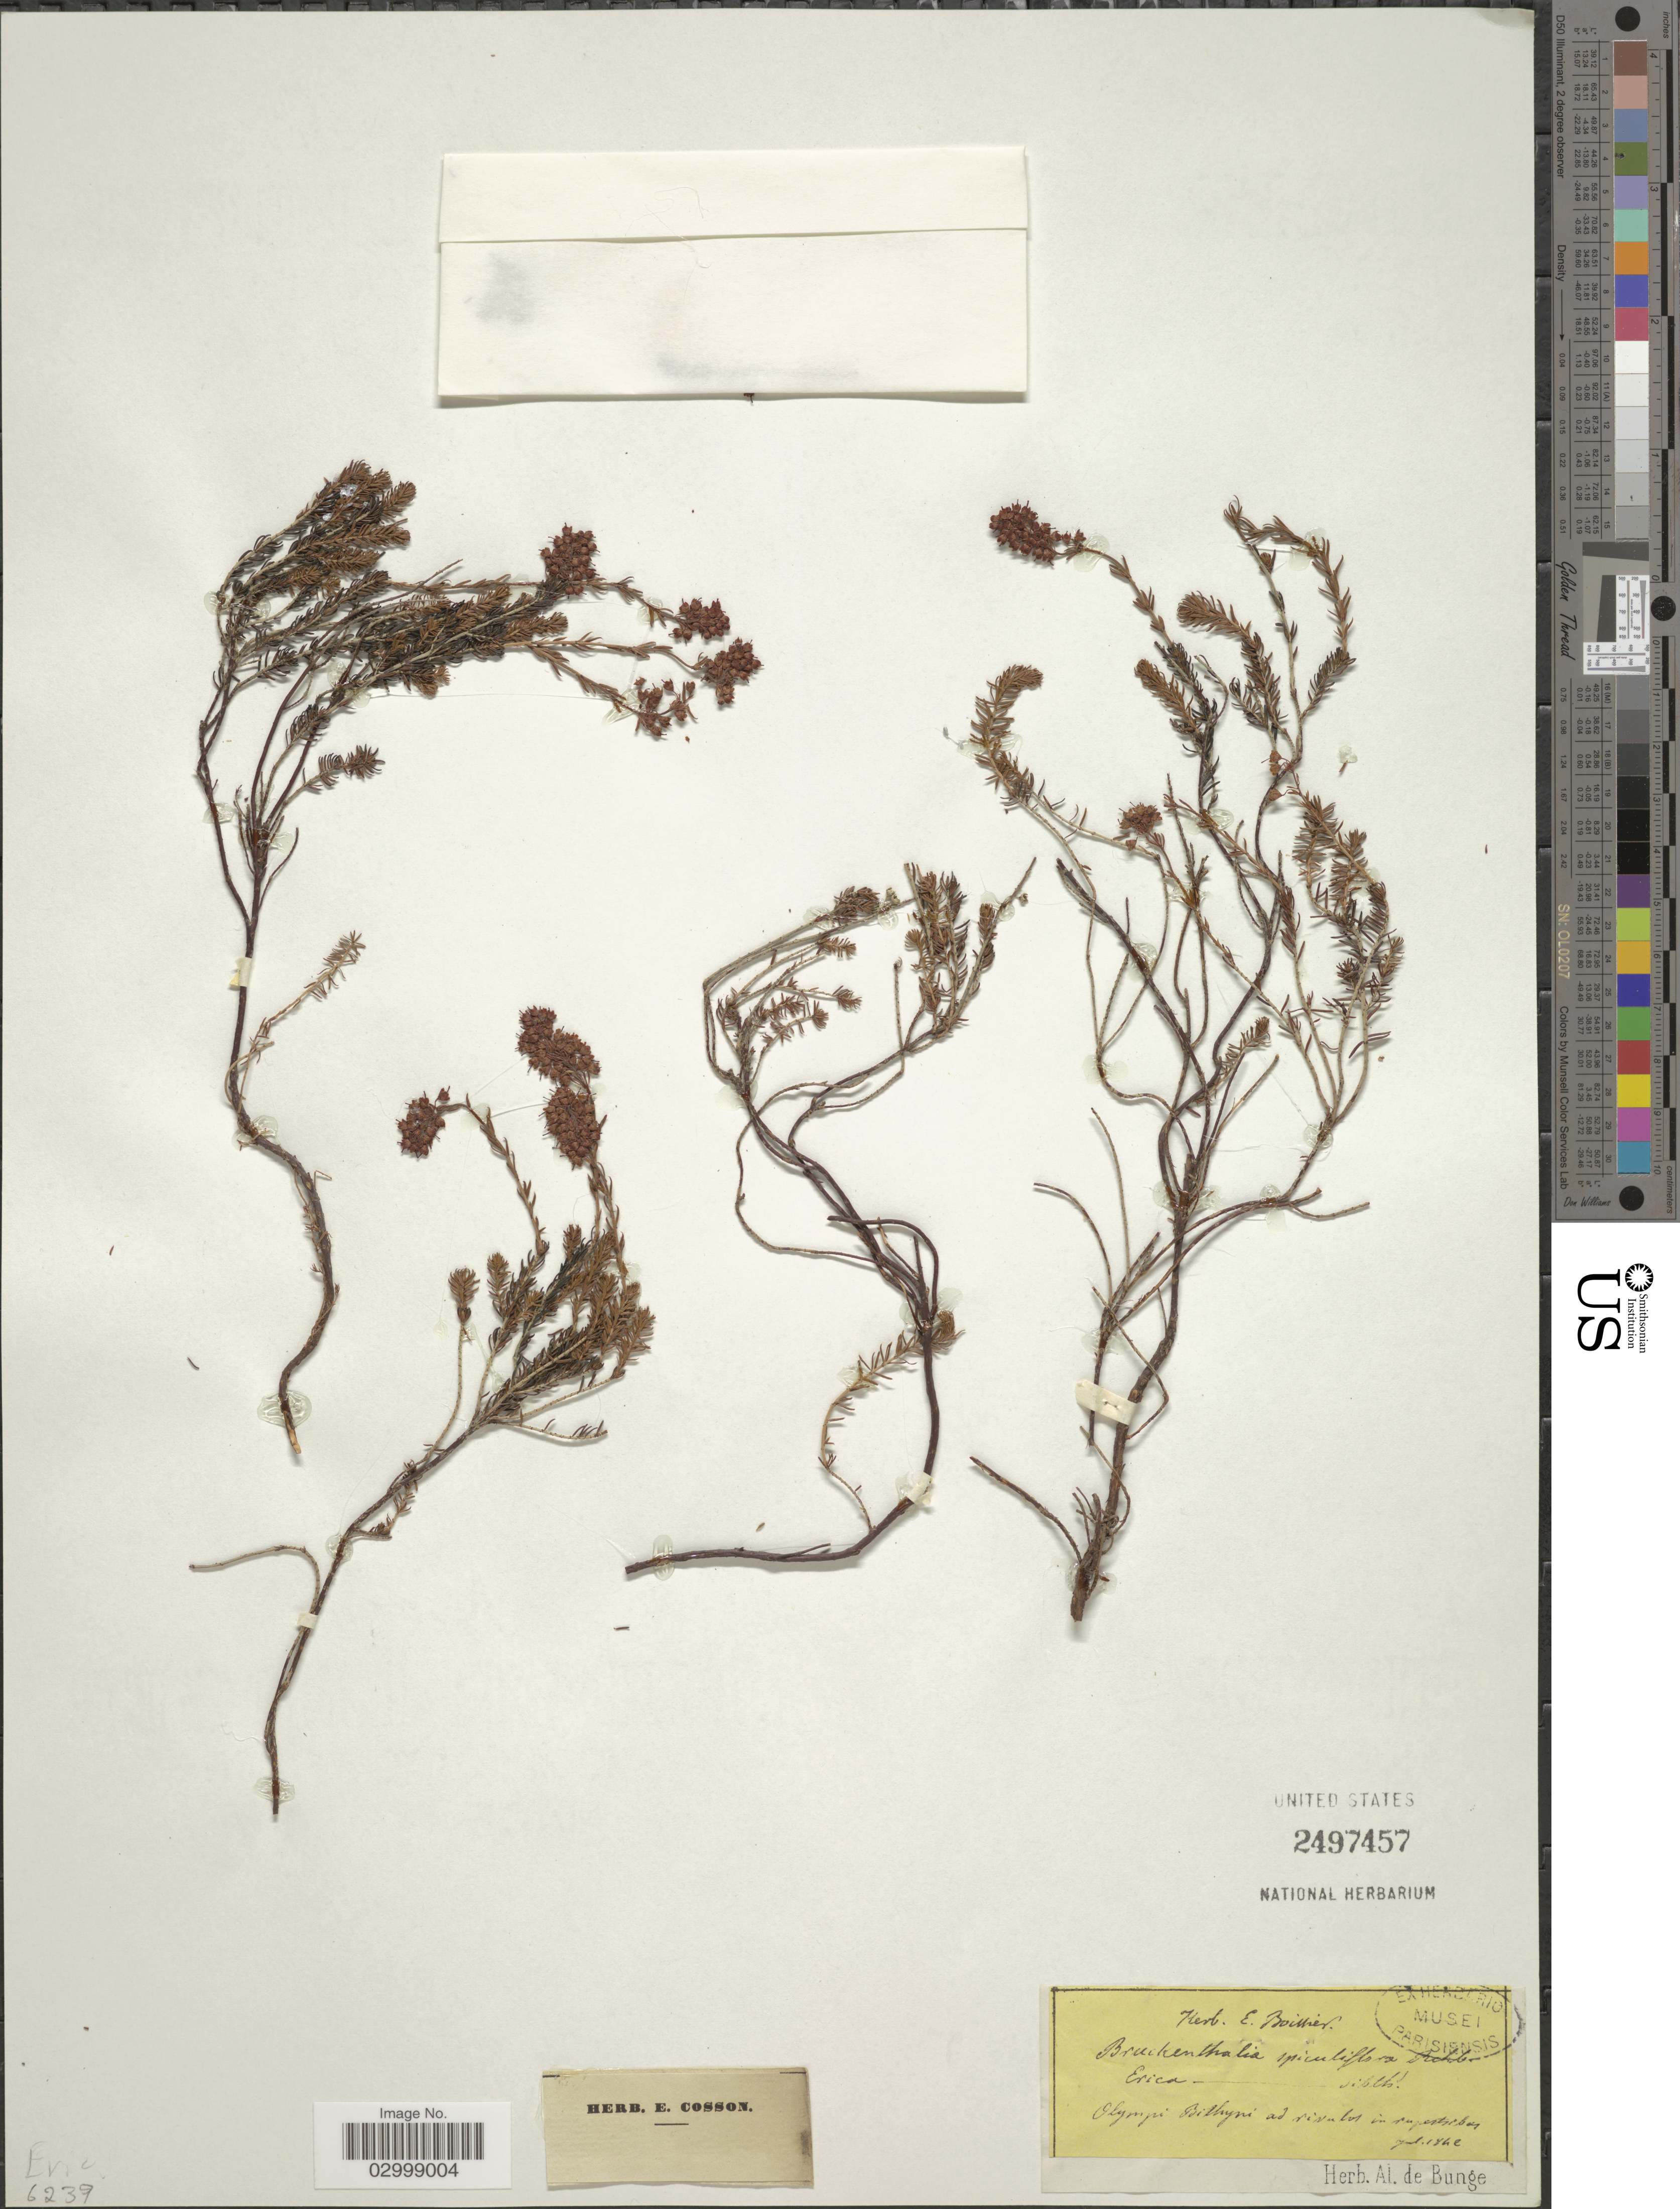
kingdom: Plantae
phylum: Tracheophyta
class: Magnoliopsida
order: Ericales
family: Ericaceae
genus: Bruckenthalia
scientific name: Bruckenthalia spiculifolia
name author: (Salisb.) Rchb.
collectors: ex herb. E. Boissier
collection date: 1840-07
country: Turkey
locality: Olympi Bithyni ad rivulos in rupestribus.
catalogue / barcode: US 2497457